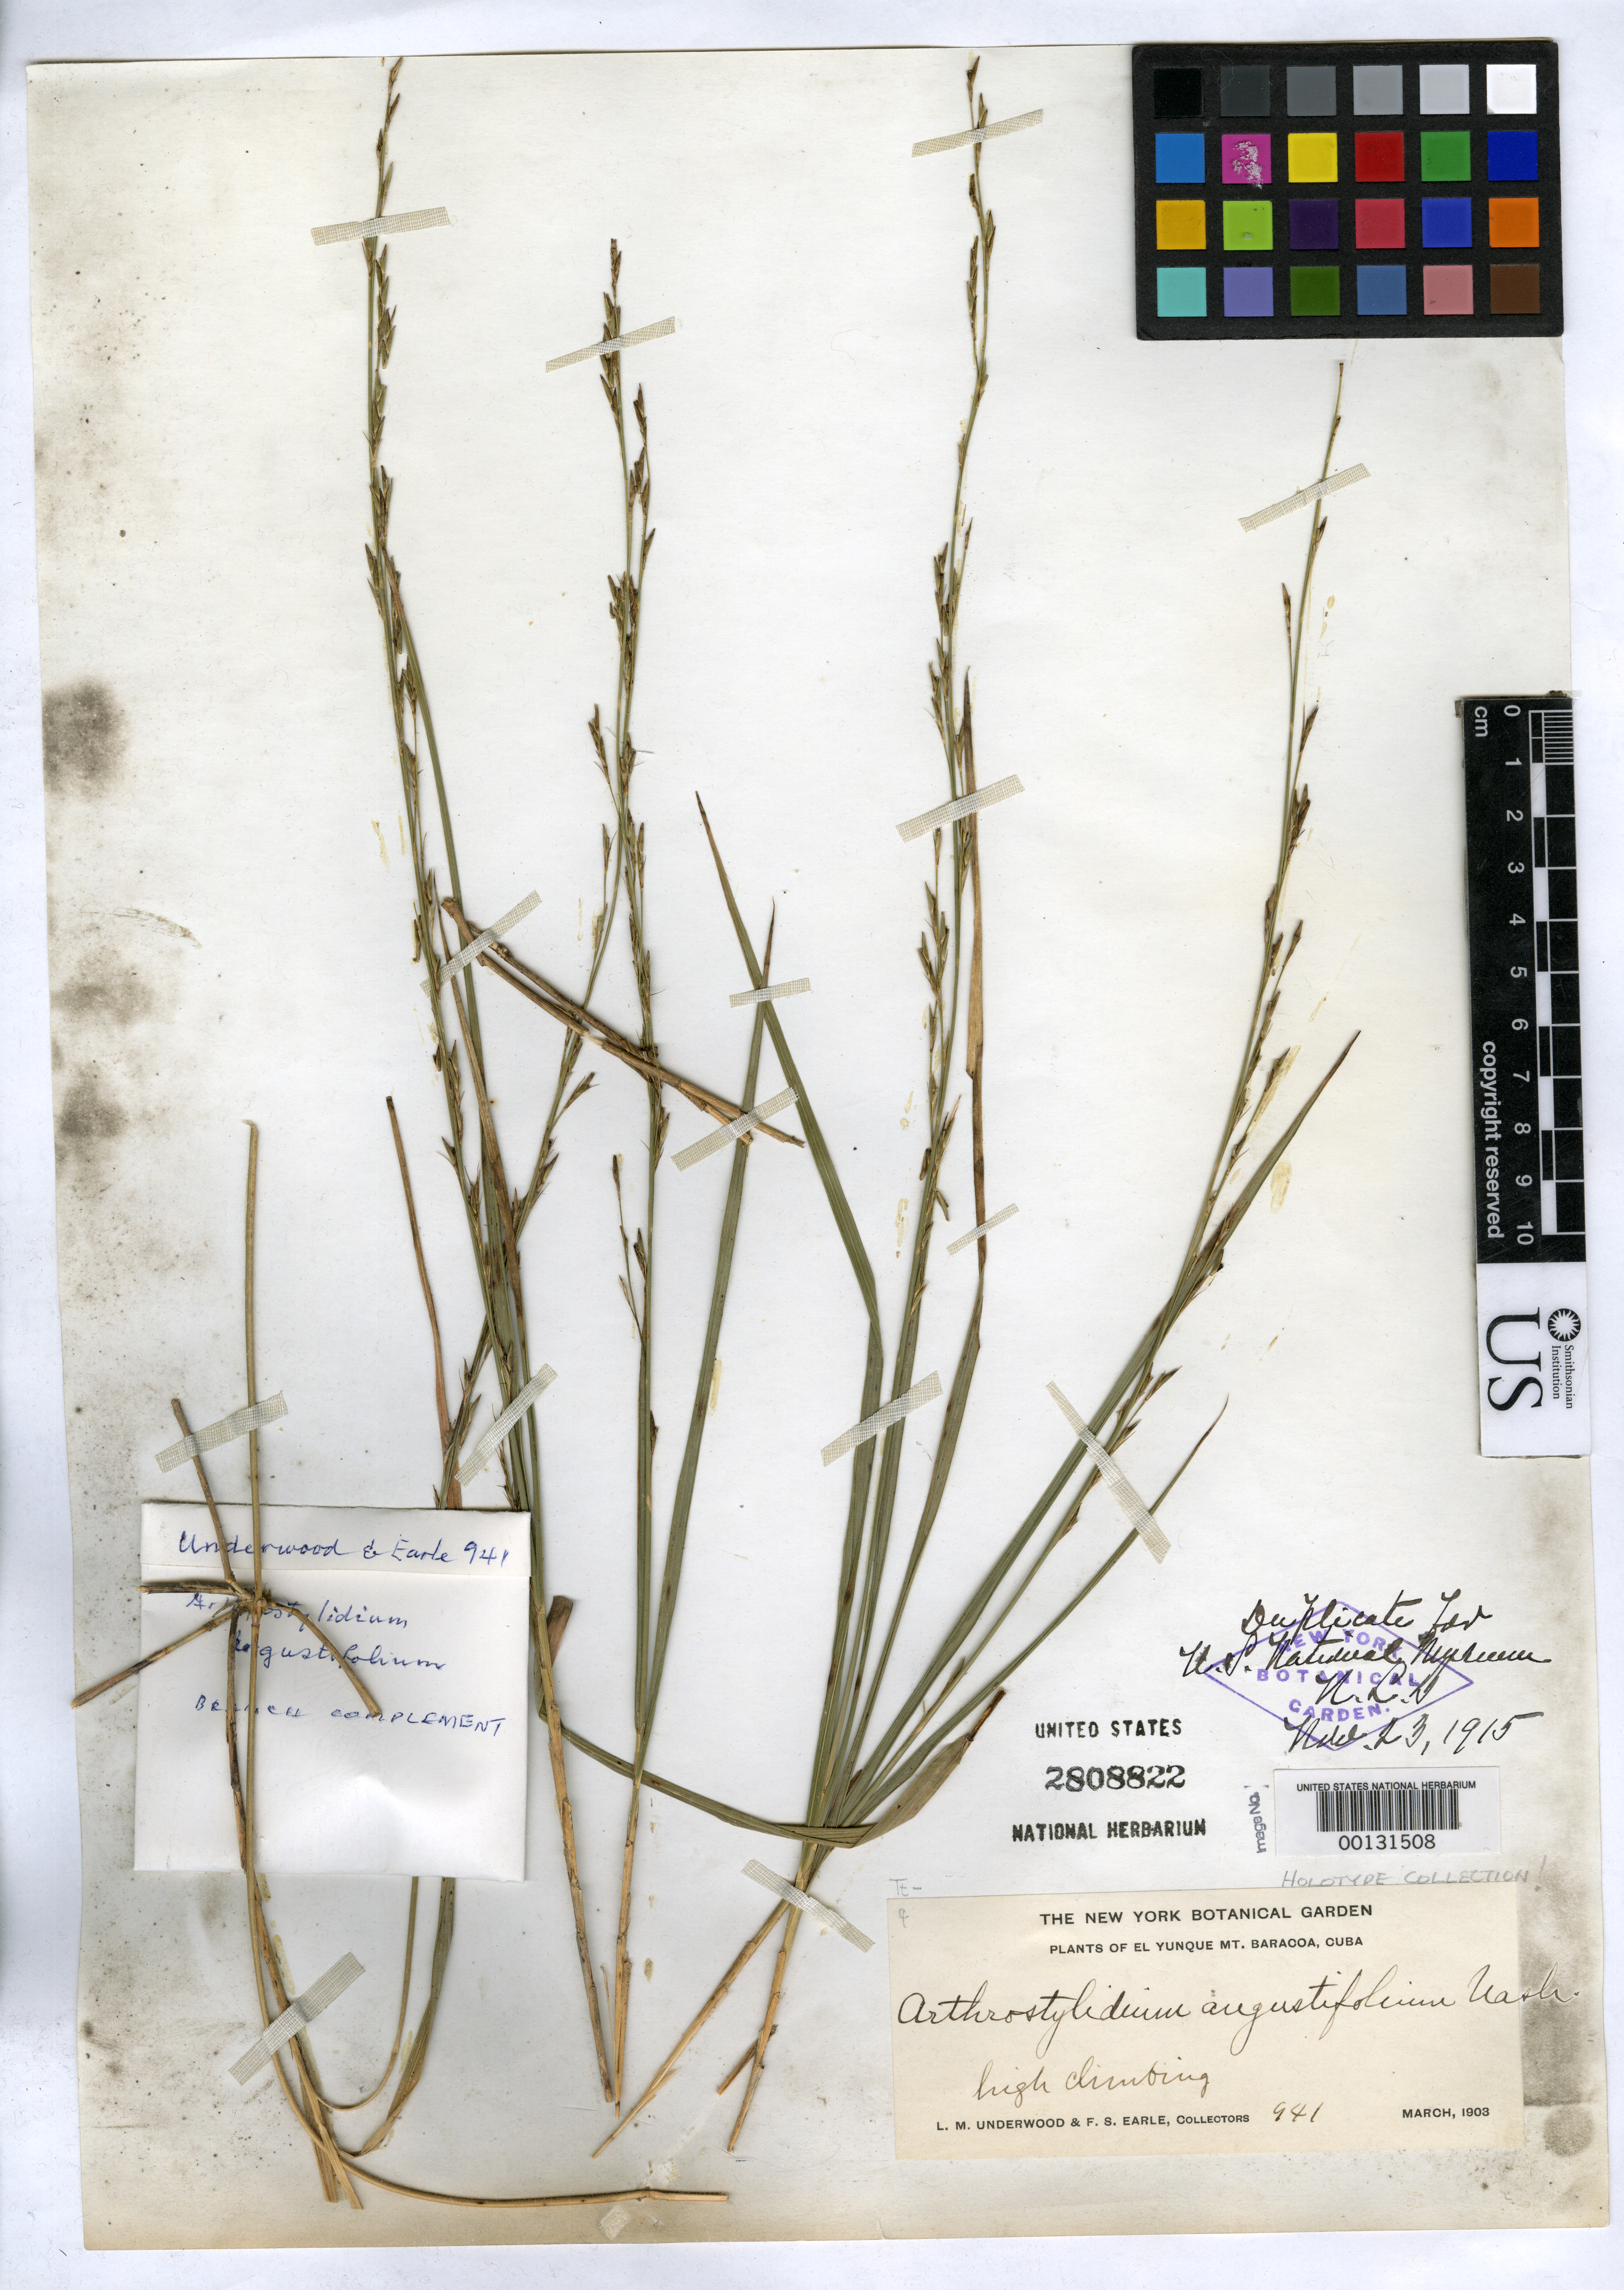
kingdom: Plantae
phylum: Tracheophyta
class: Liliopsida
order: Poales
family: Poaceae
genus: Arthrostylidium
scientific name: Arthrostylidium angustifolium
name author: Nash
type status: Isotype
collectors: L. M. Underwood & F. S. Earle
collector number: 941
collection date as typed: Mar 1903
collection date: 1903-03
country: Cuba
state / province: Oriente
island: Greater Antilles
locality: El Yunque, Mt. Baracoa.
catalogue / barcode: US 2808822